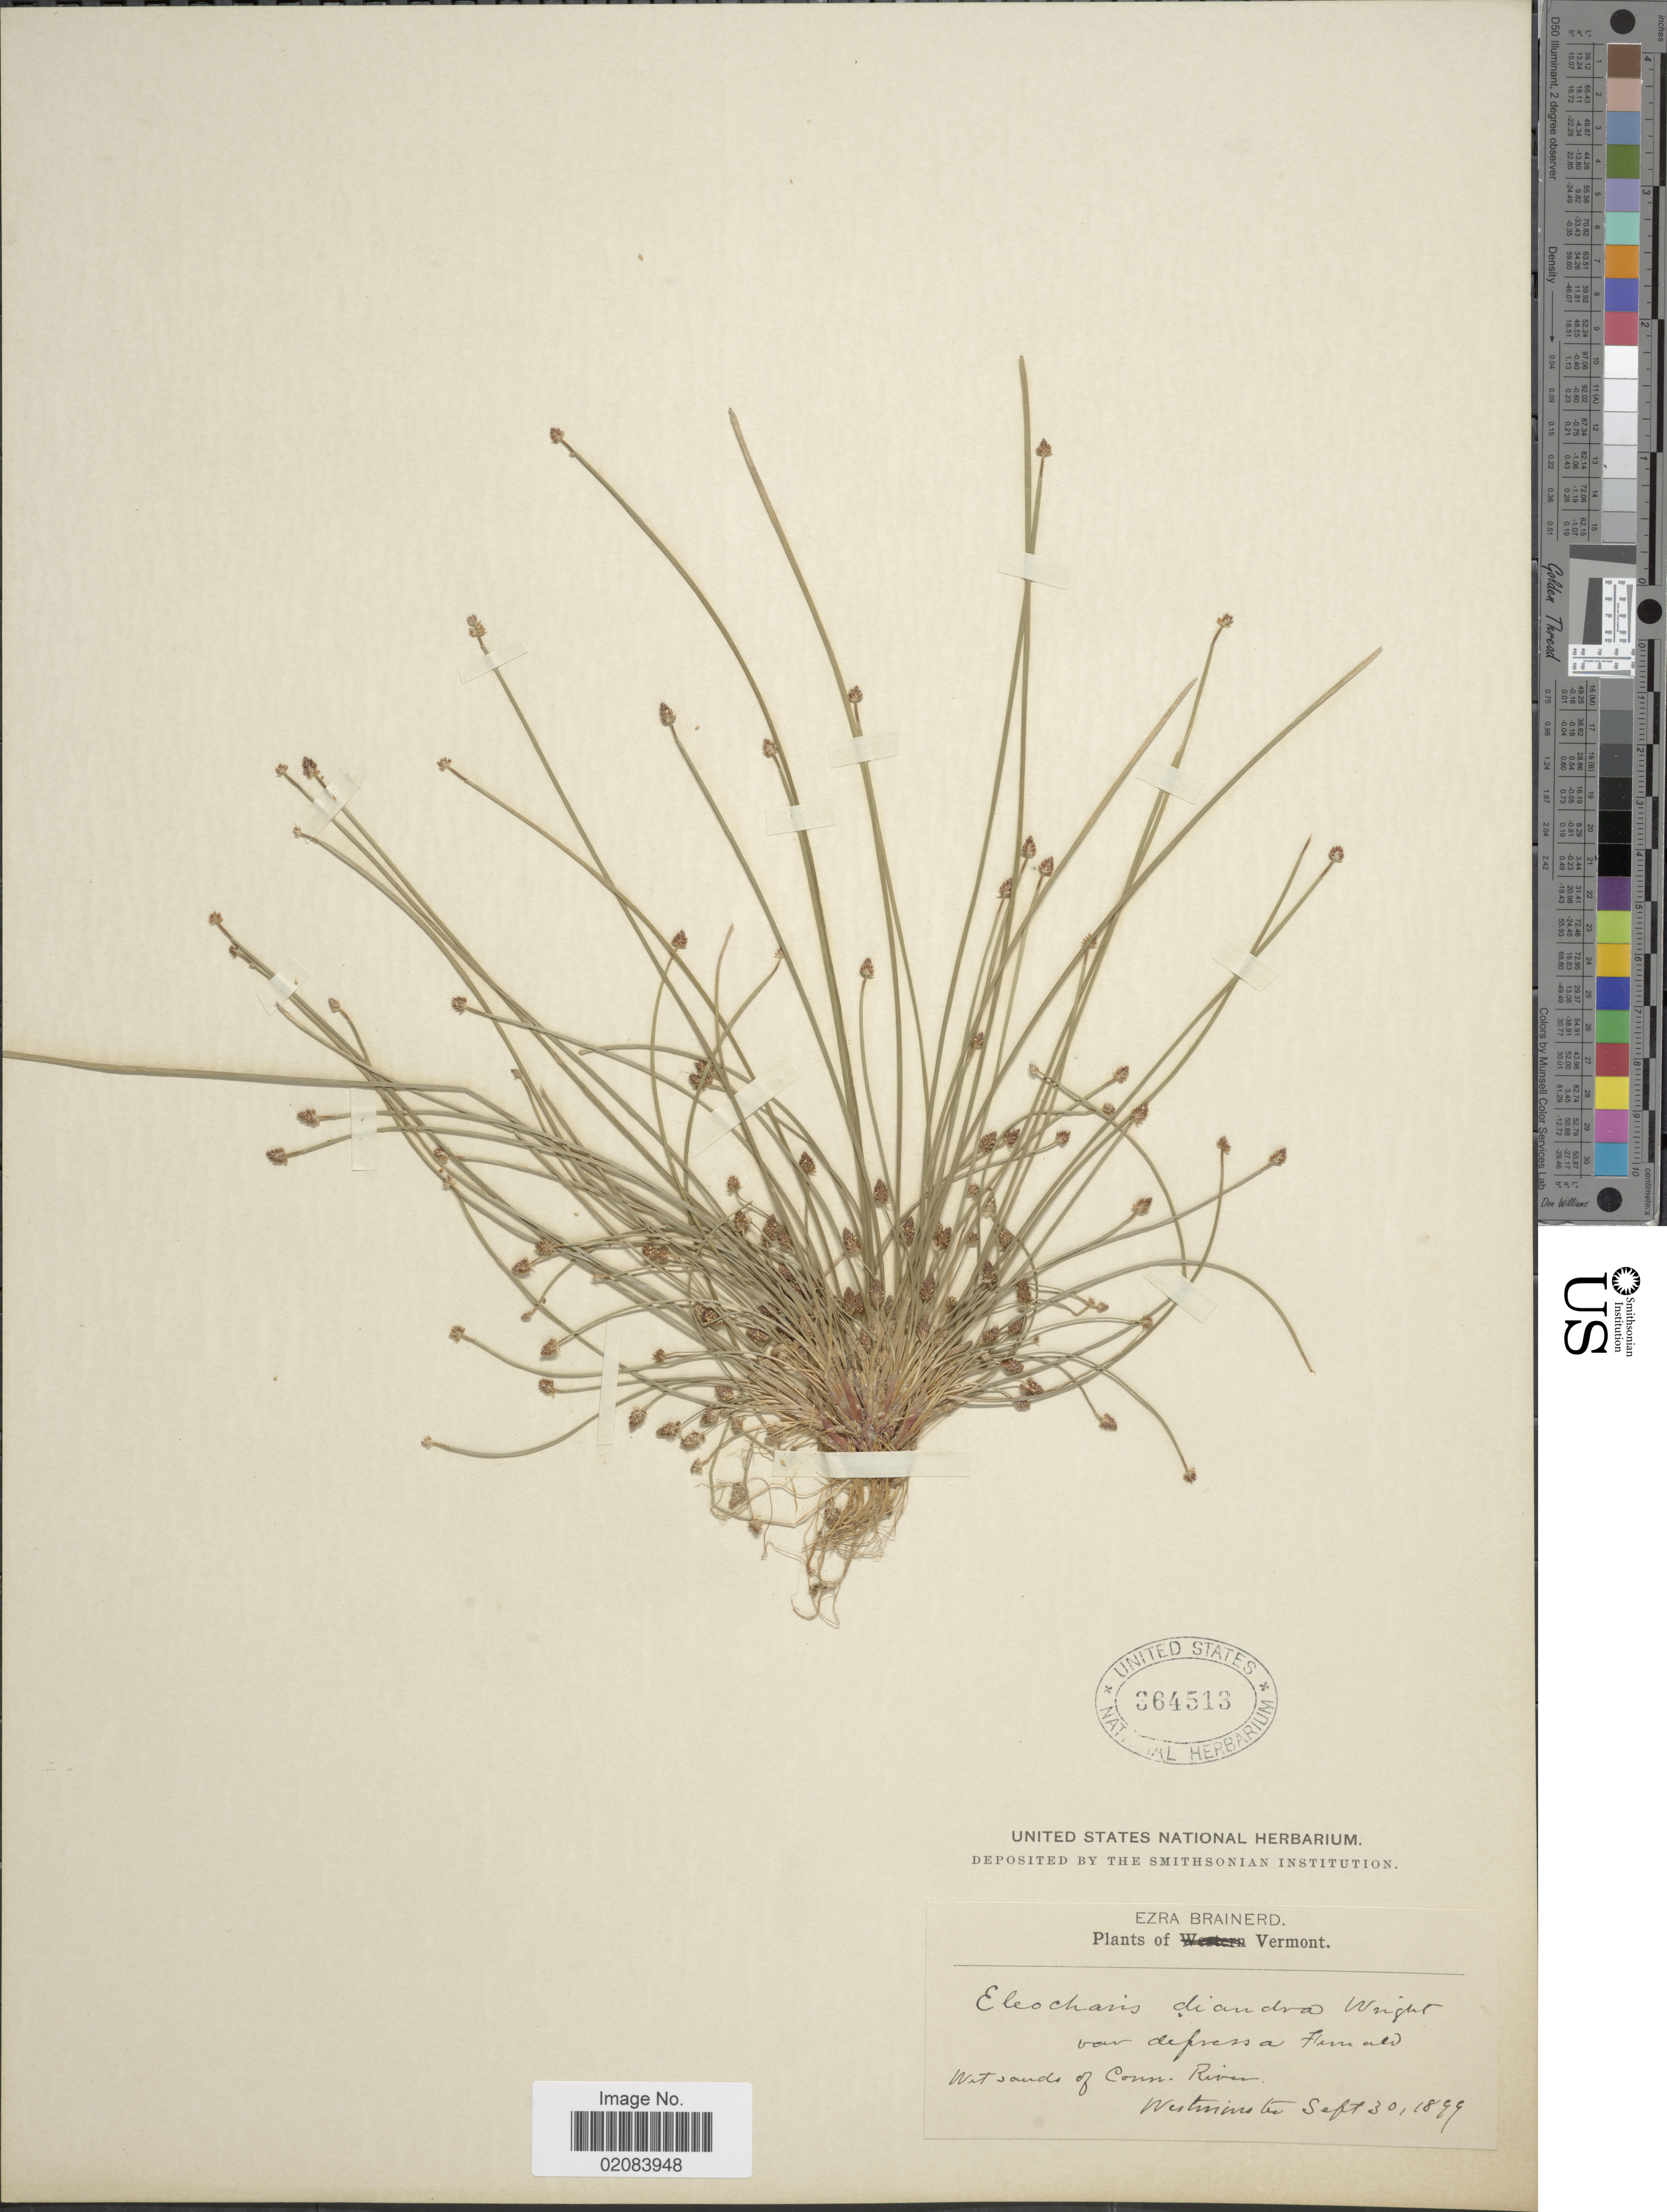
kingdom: Plantae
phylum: Tracheophyta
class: Liliopsida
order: Poales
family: Cyperaceae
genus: Eleocharis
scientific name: Eleocharis ovata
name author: (Roth) Roem. & Schult.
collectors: E. Brainerd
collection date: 1899-09-30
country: United States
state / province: Vermont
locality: Conn. River. Westminister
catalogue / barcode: US 364513